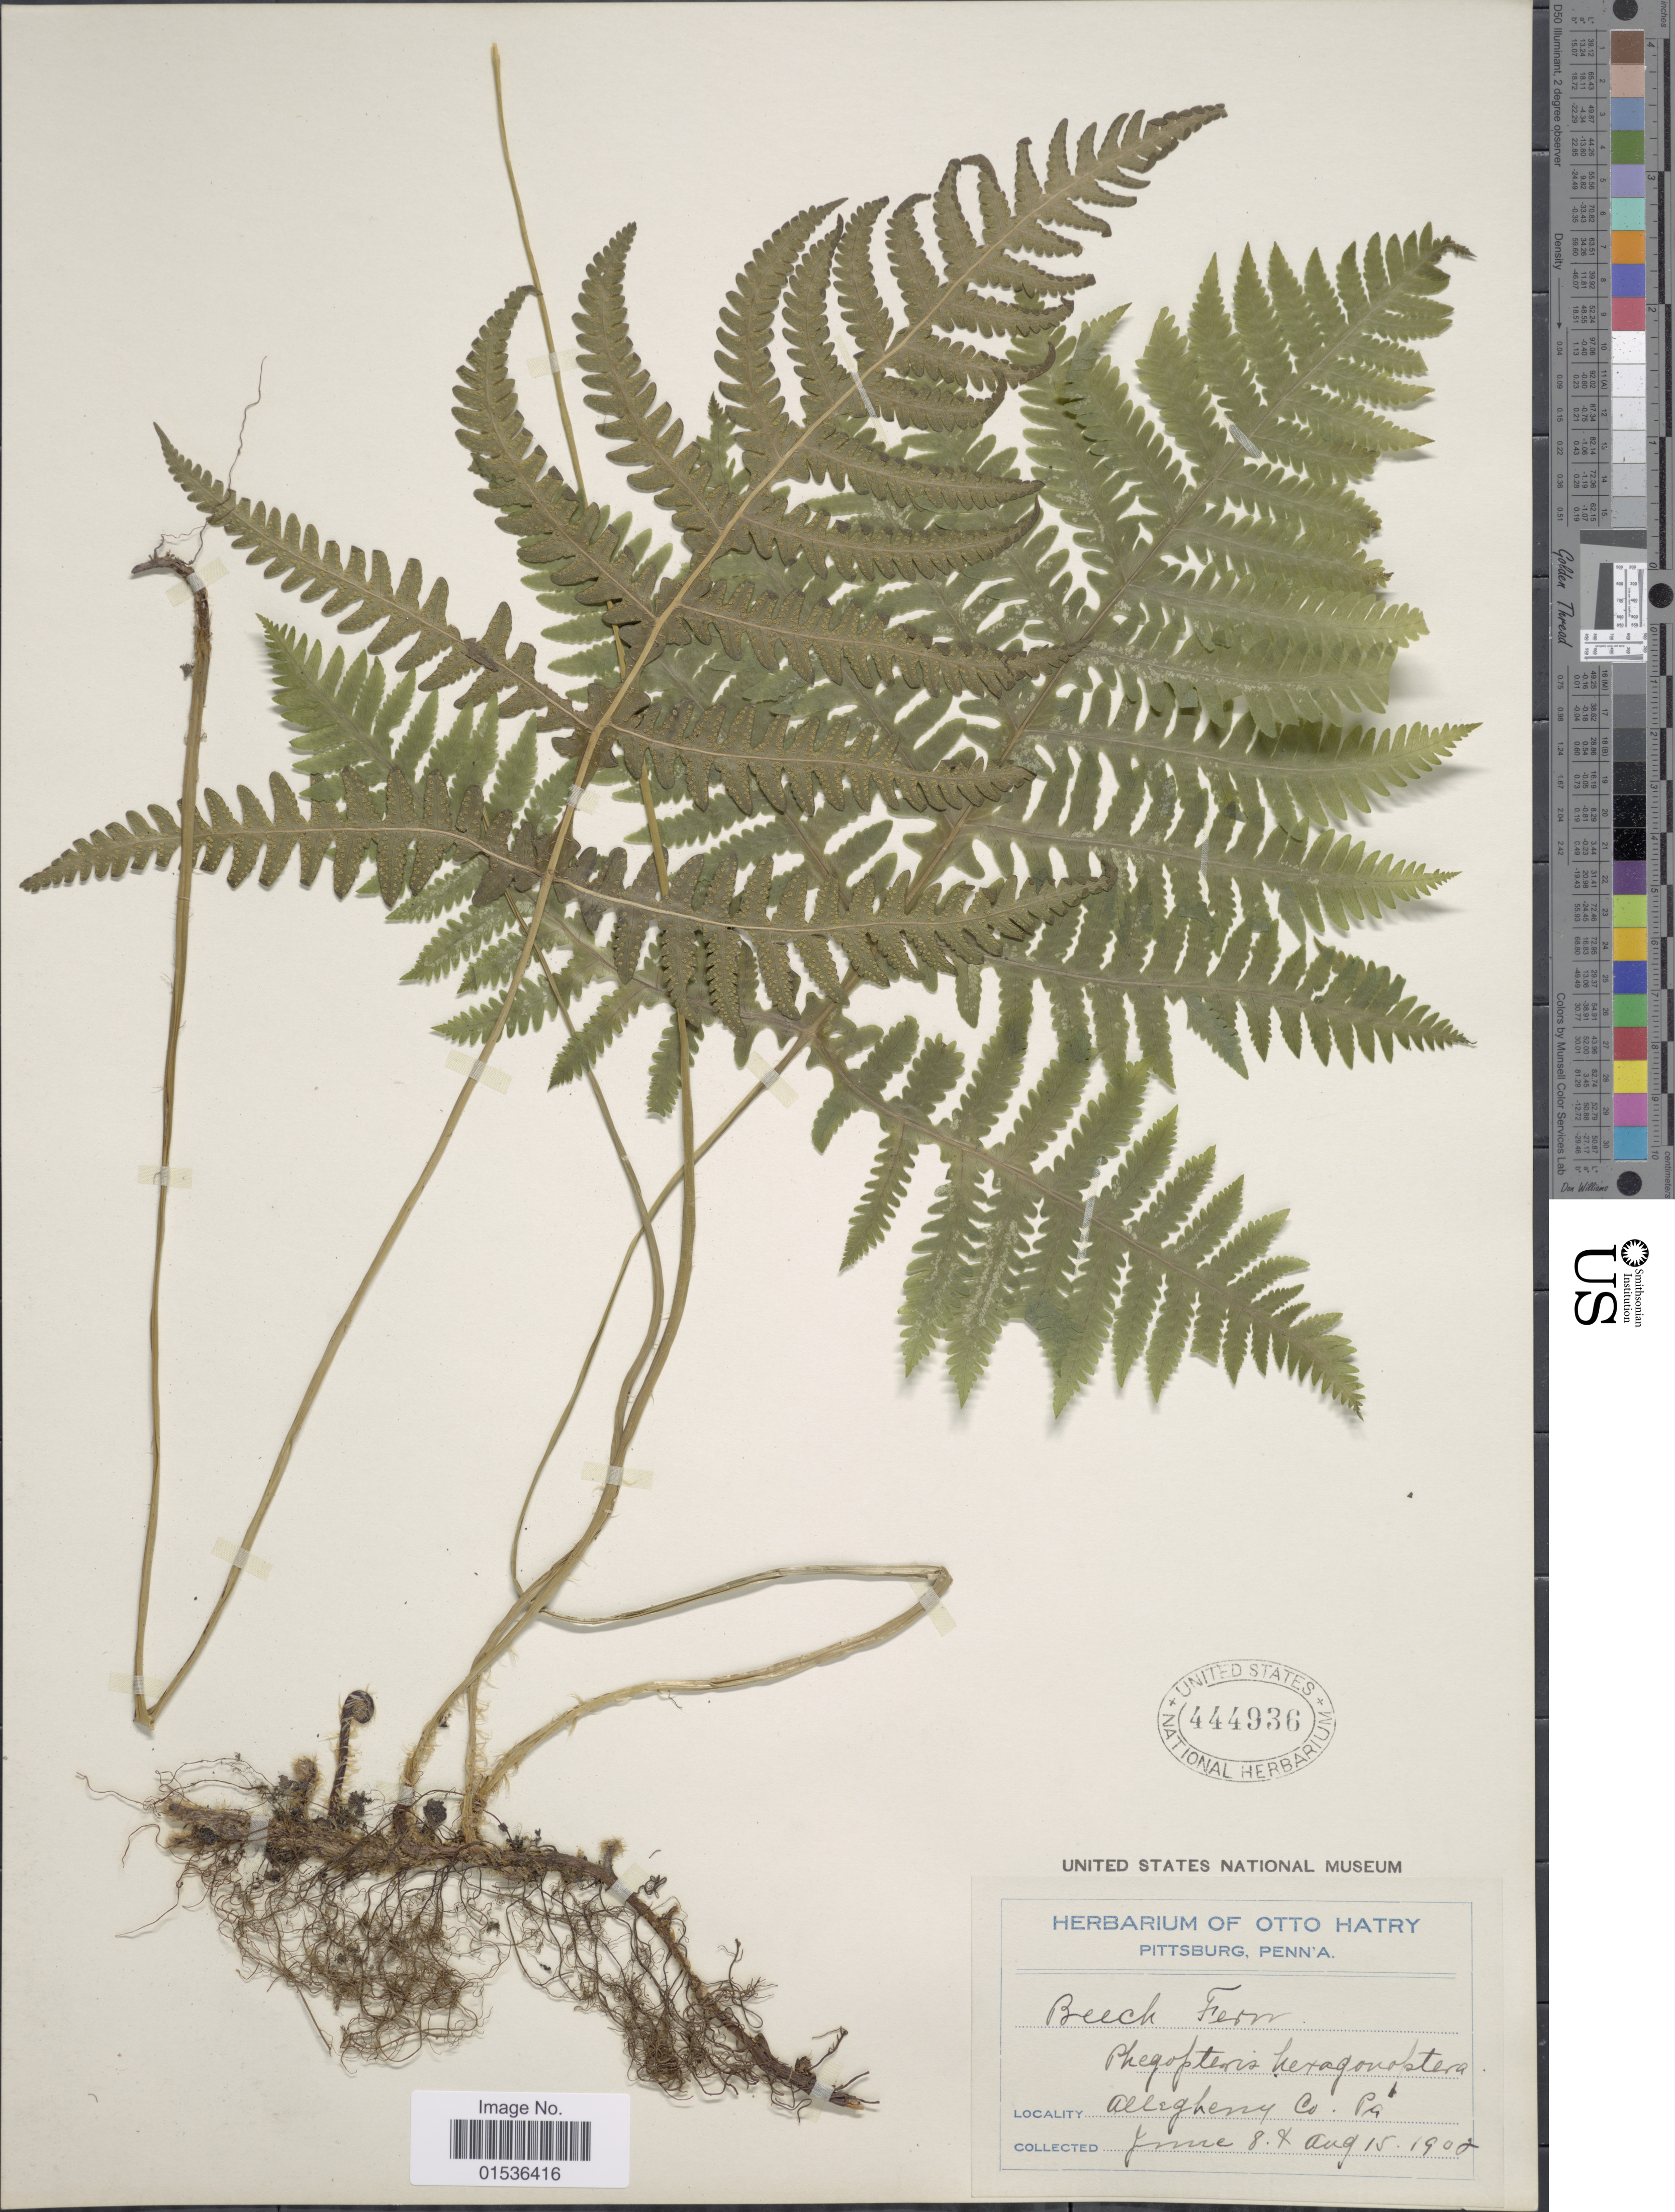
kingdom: Plantae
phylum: Tracheophyta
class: Polypodiopsida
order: Polypodiales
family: Thelypteridaceae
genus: Phegopteris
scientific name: Phegopteris hexagonoptera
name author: (Michx.) Fée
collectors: ex herb. Otto Hatry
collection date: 1908-06-08/1908-08-15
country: United States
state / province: Pennsylvania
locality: Allegheny Co. Pa.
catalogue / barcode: US 444936